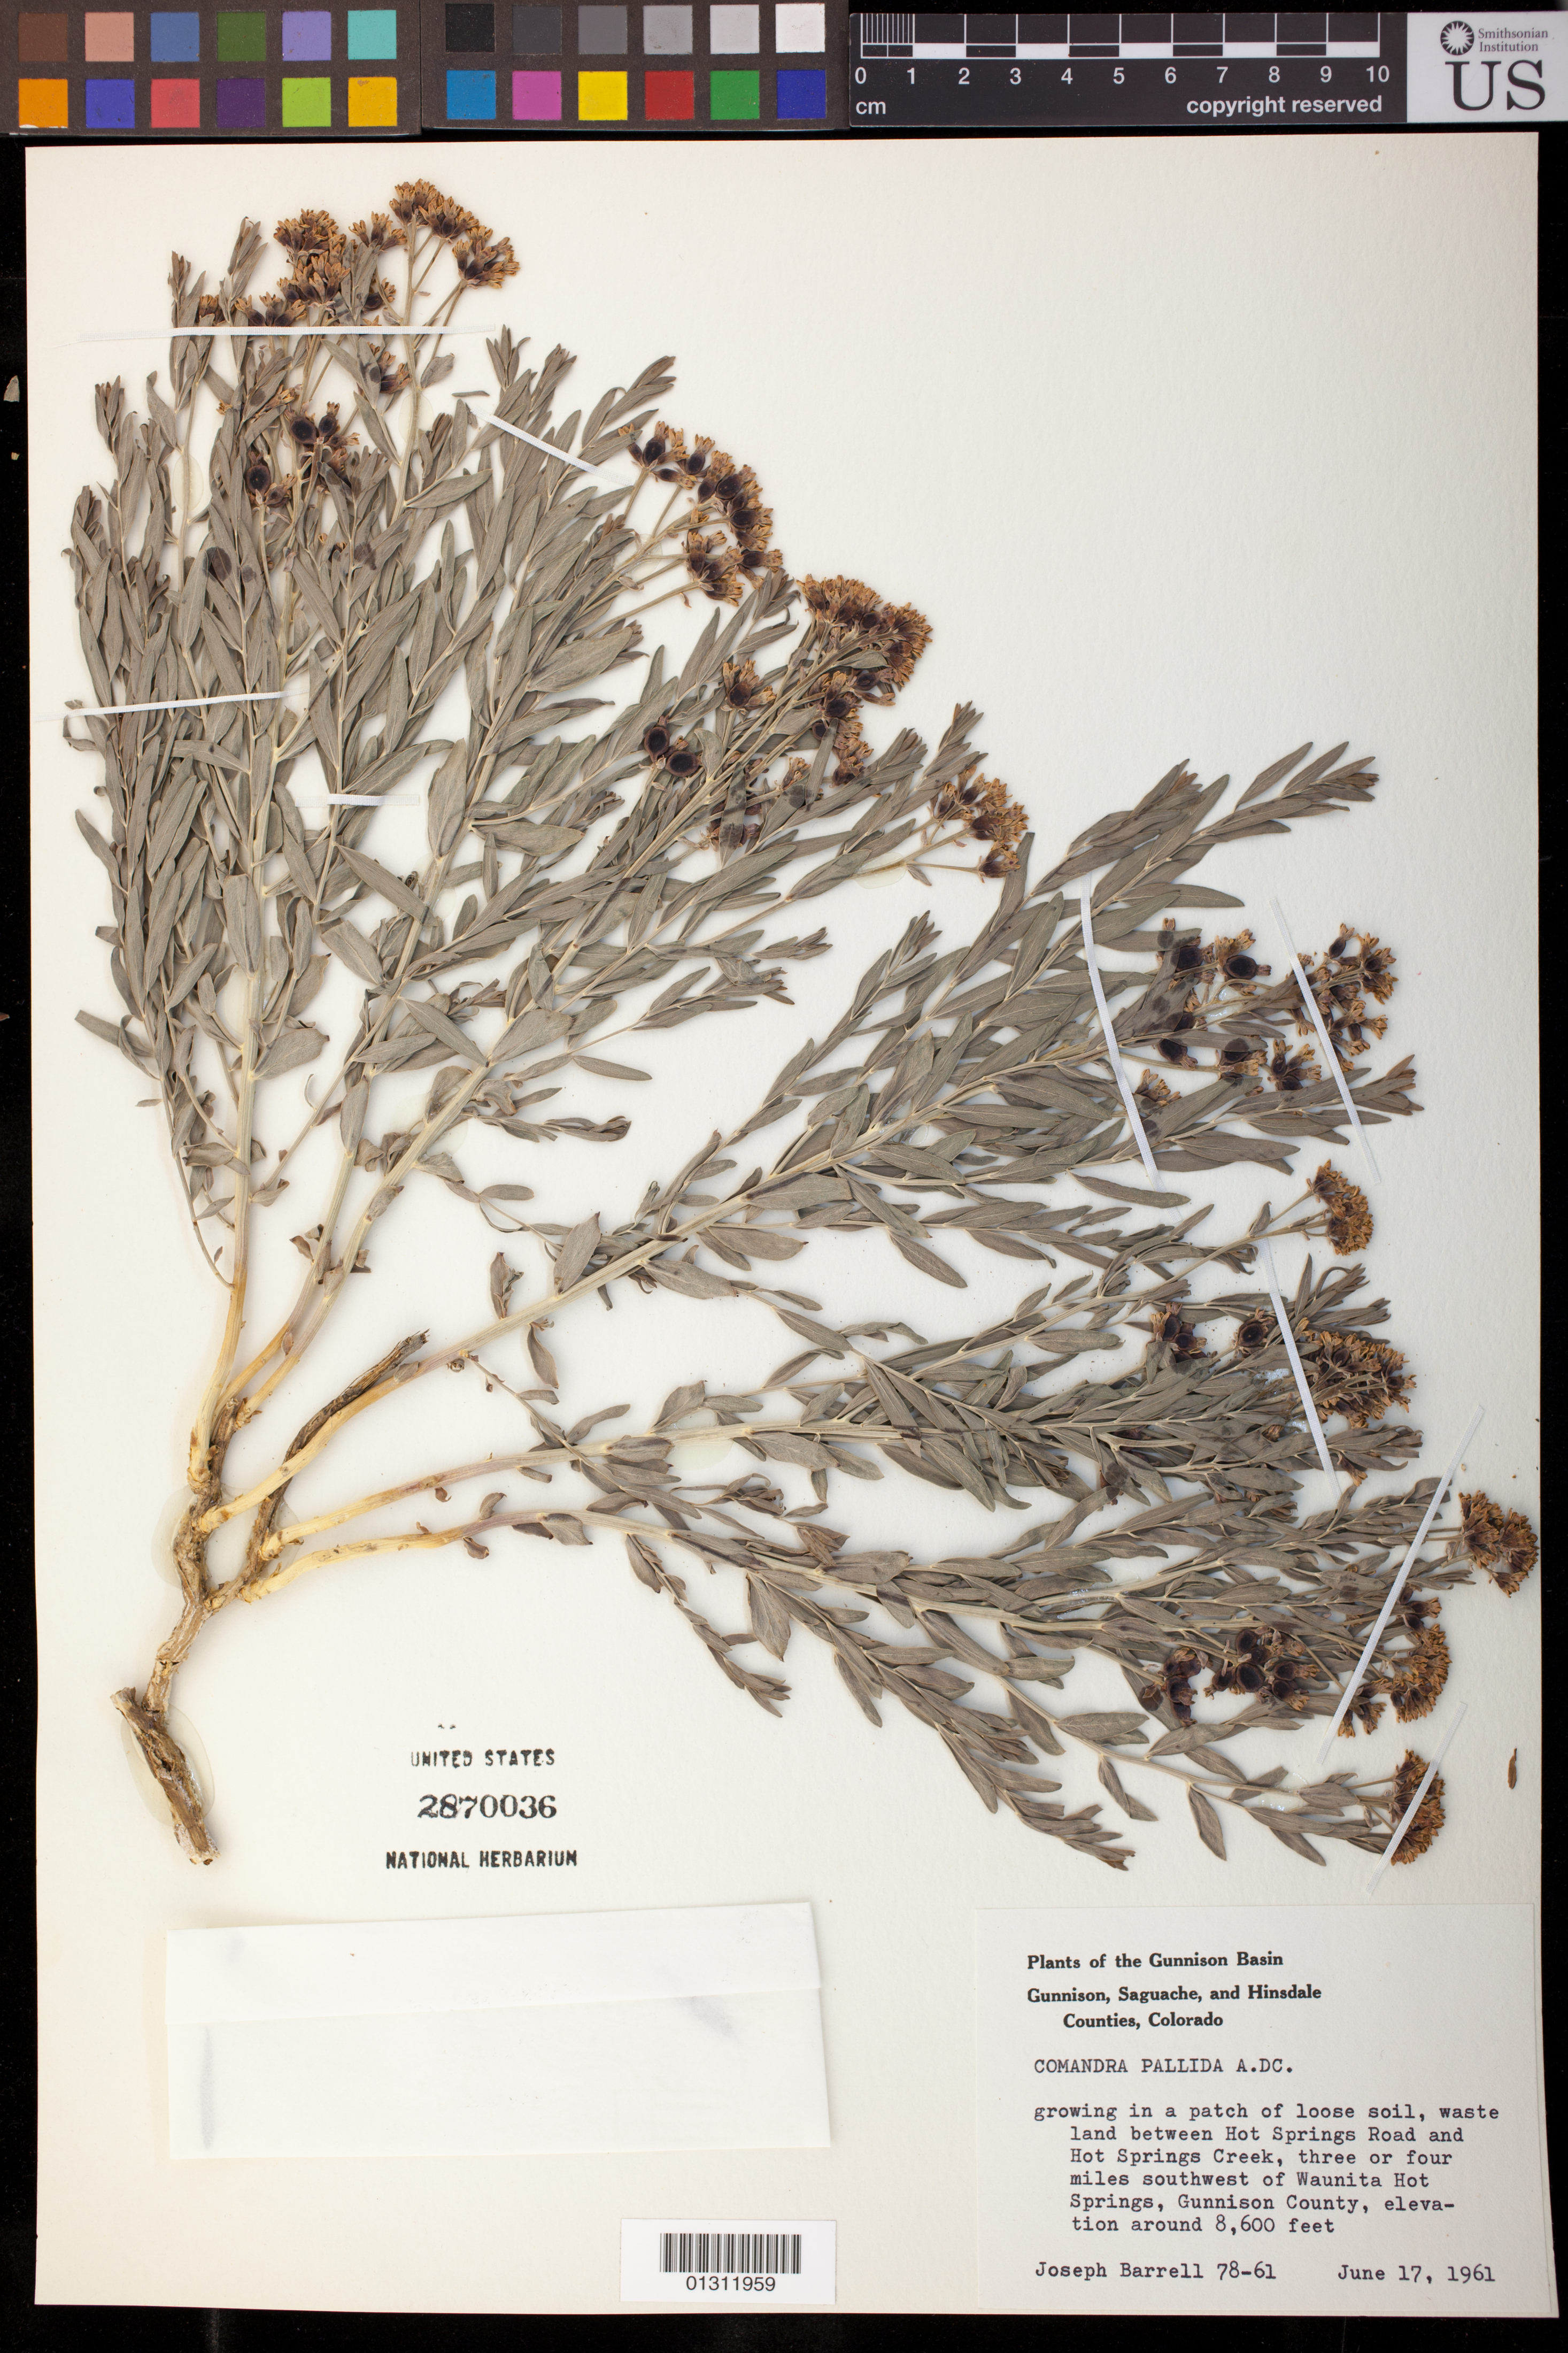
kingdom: Plantae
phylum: Tracheophyta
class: Magnoliopsida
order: Santalales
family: Comandraceae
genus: Comandra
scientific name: Comandra pallida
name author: A. DC.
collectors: J. Barrell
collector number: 78-61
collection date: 1961-06-17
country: United States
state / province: Colorado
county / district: Gunnison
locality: between Hot Springs Road and Hot Springs Creek, three or four miles southwest of Waunita Hot Springs, Gunnison County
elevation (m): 2621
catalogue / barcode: US 2870036